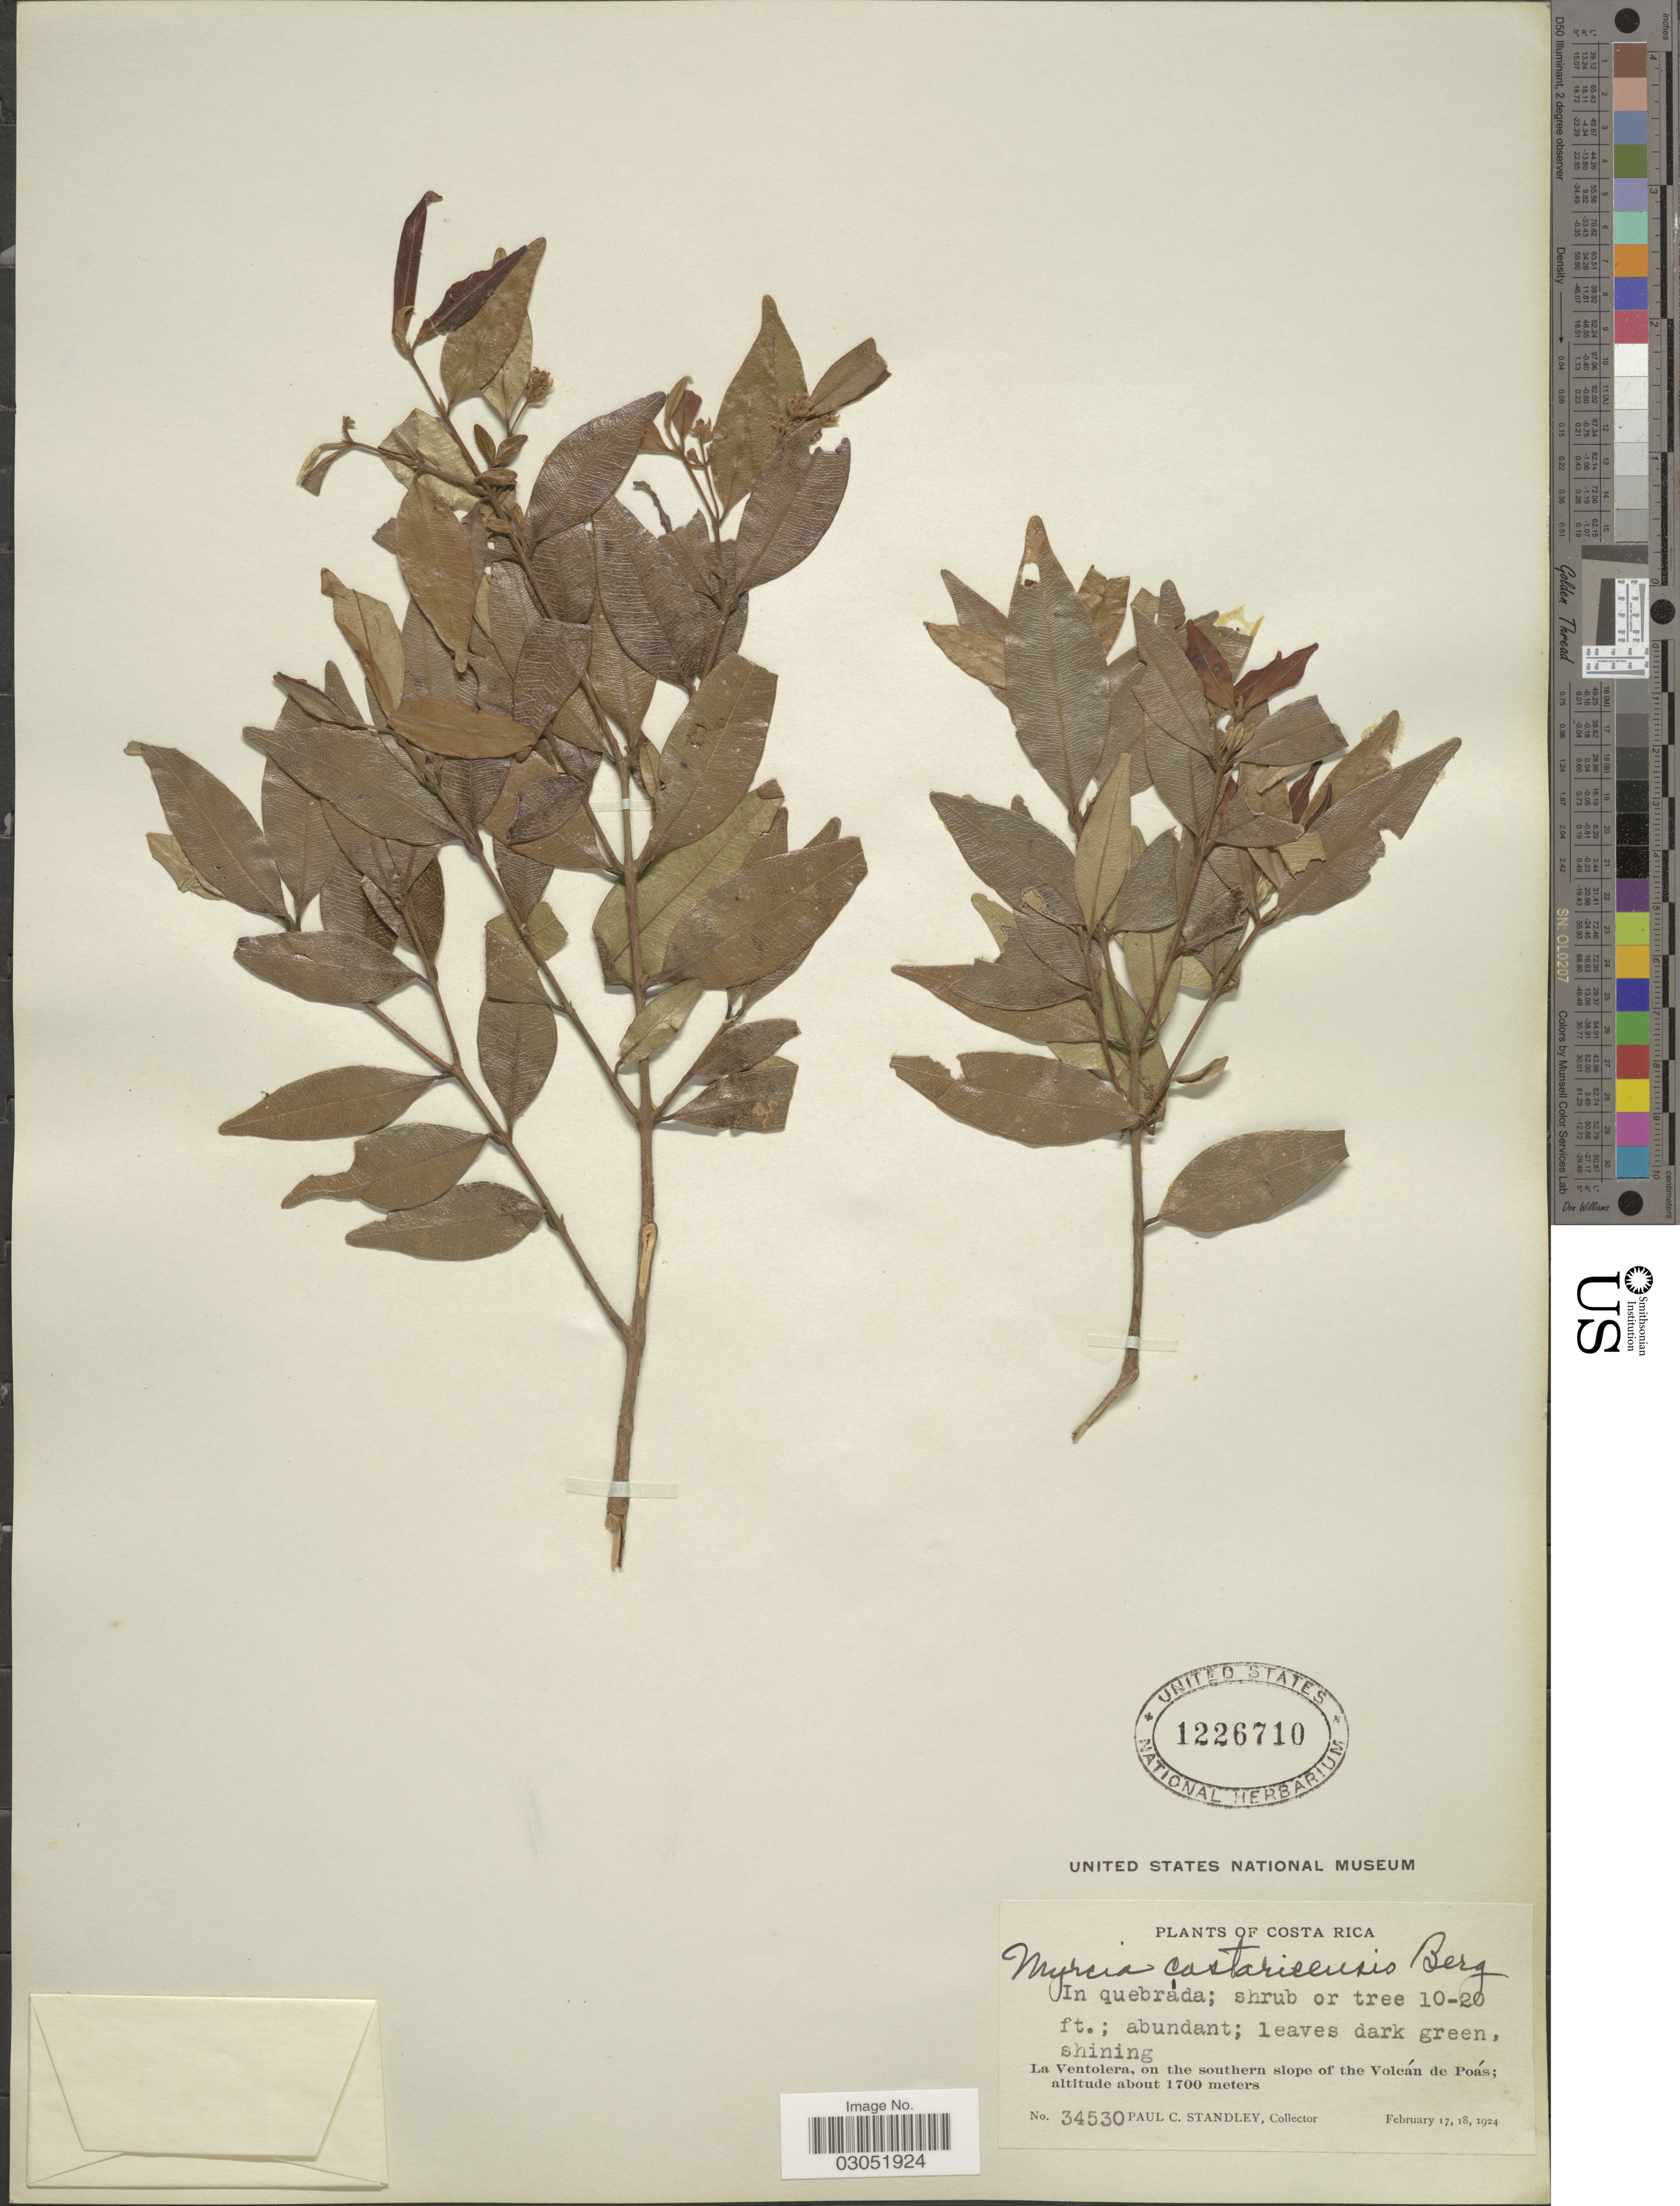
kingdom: Plantae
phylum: Tracheophyta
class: Magnoliopsida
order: Myrtales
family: Myrtaceae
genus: Myrcia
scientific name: Myrcia splendens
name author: (Sw.) DC.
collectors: P. C. Standley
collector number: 34530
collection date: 1924-02-17/1924-02-18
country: Costa Rica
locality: La Ventolera, on the southern slope of the Volcán de Poás.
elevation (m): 1700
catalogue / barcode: US 1226710